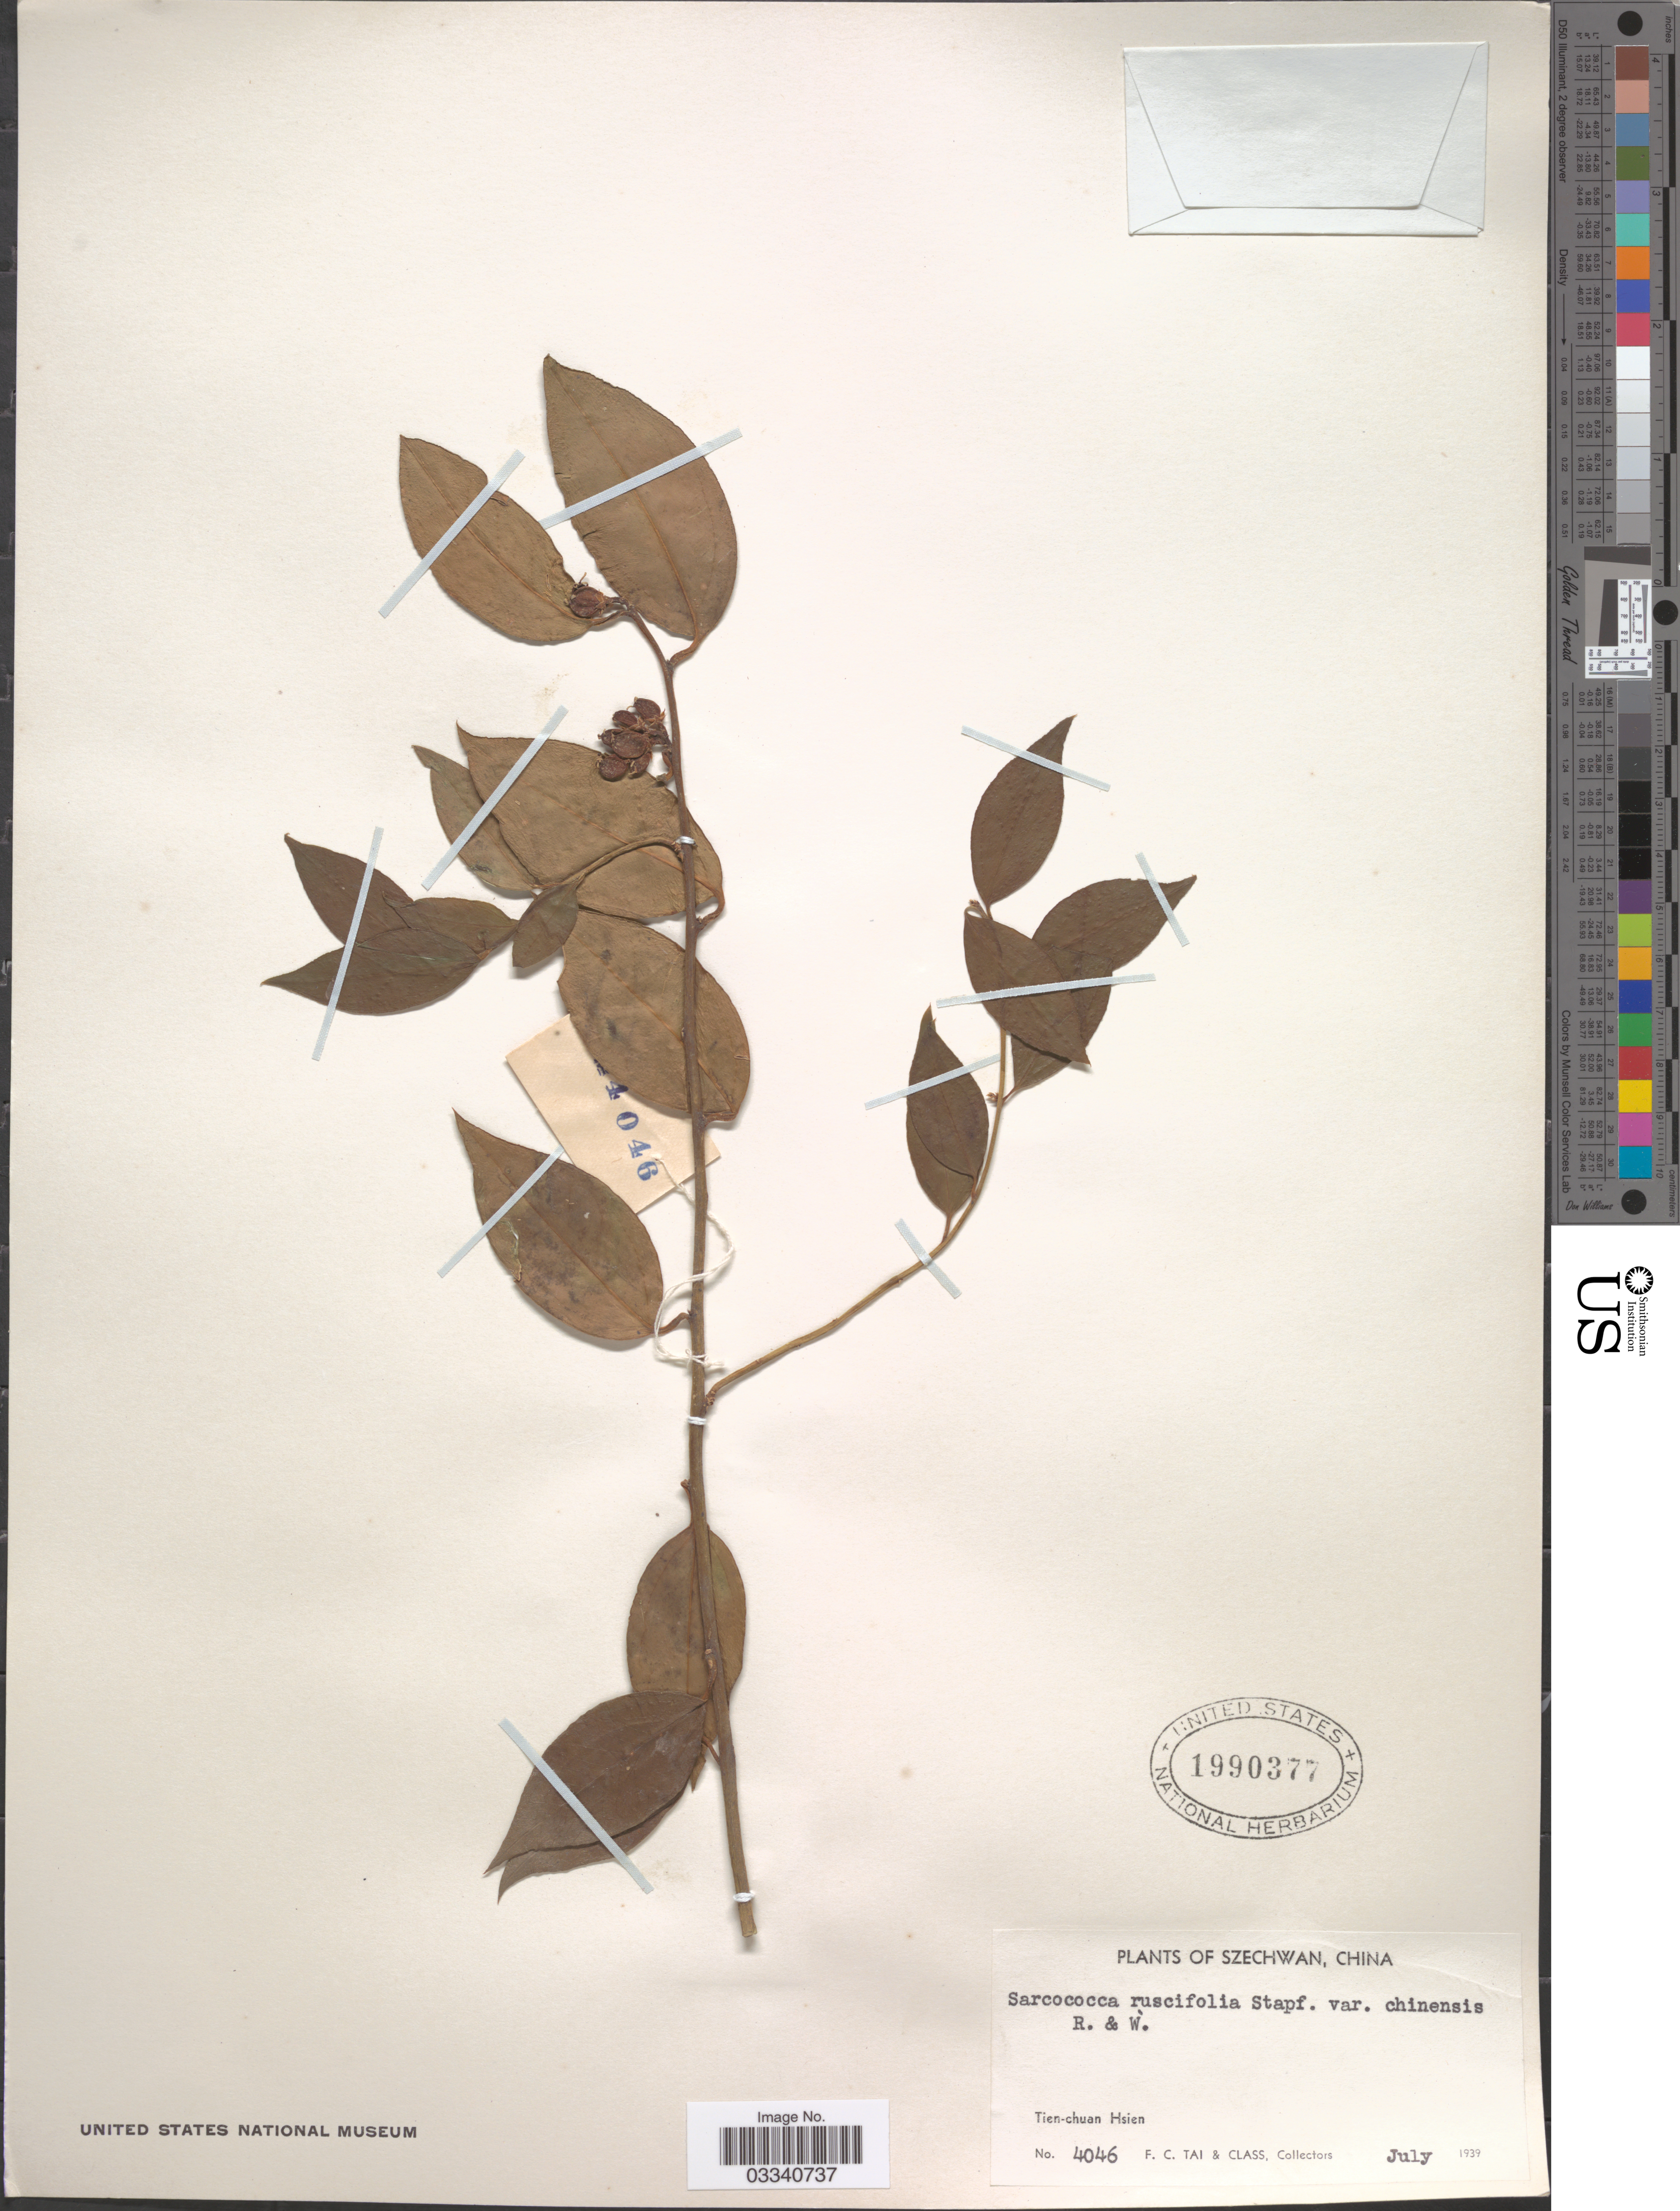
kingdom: Plantae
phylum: Tracheophyta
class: Magnoliopsida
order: Buxales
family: Buxaceae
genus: Sarcococca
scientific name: Sarcococca ruscifolia var. chinensis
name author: Rehder & E.H. Wilson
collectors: F. Tai & Class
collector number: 4046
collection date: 1939-07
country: China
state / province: Sichuan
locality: Szechwan. Tien-chuan Hsien.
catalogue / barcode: US 1990377